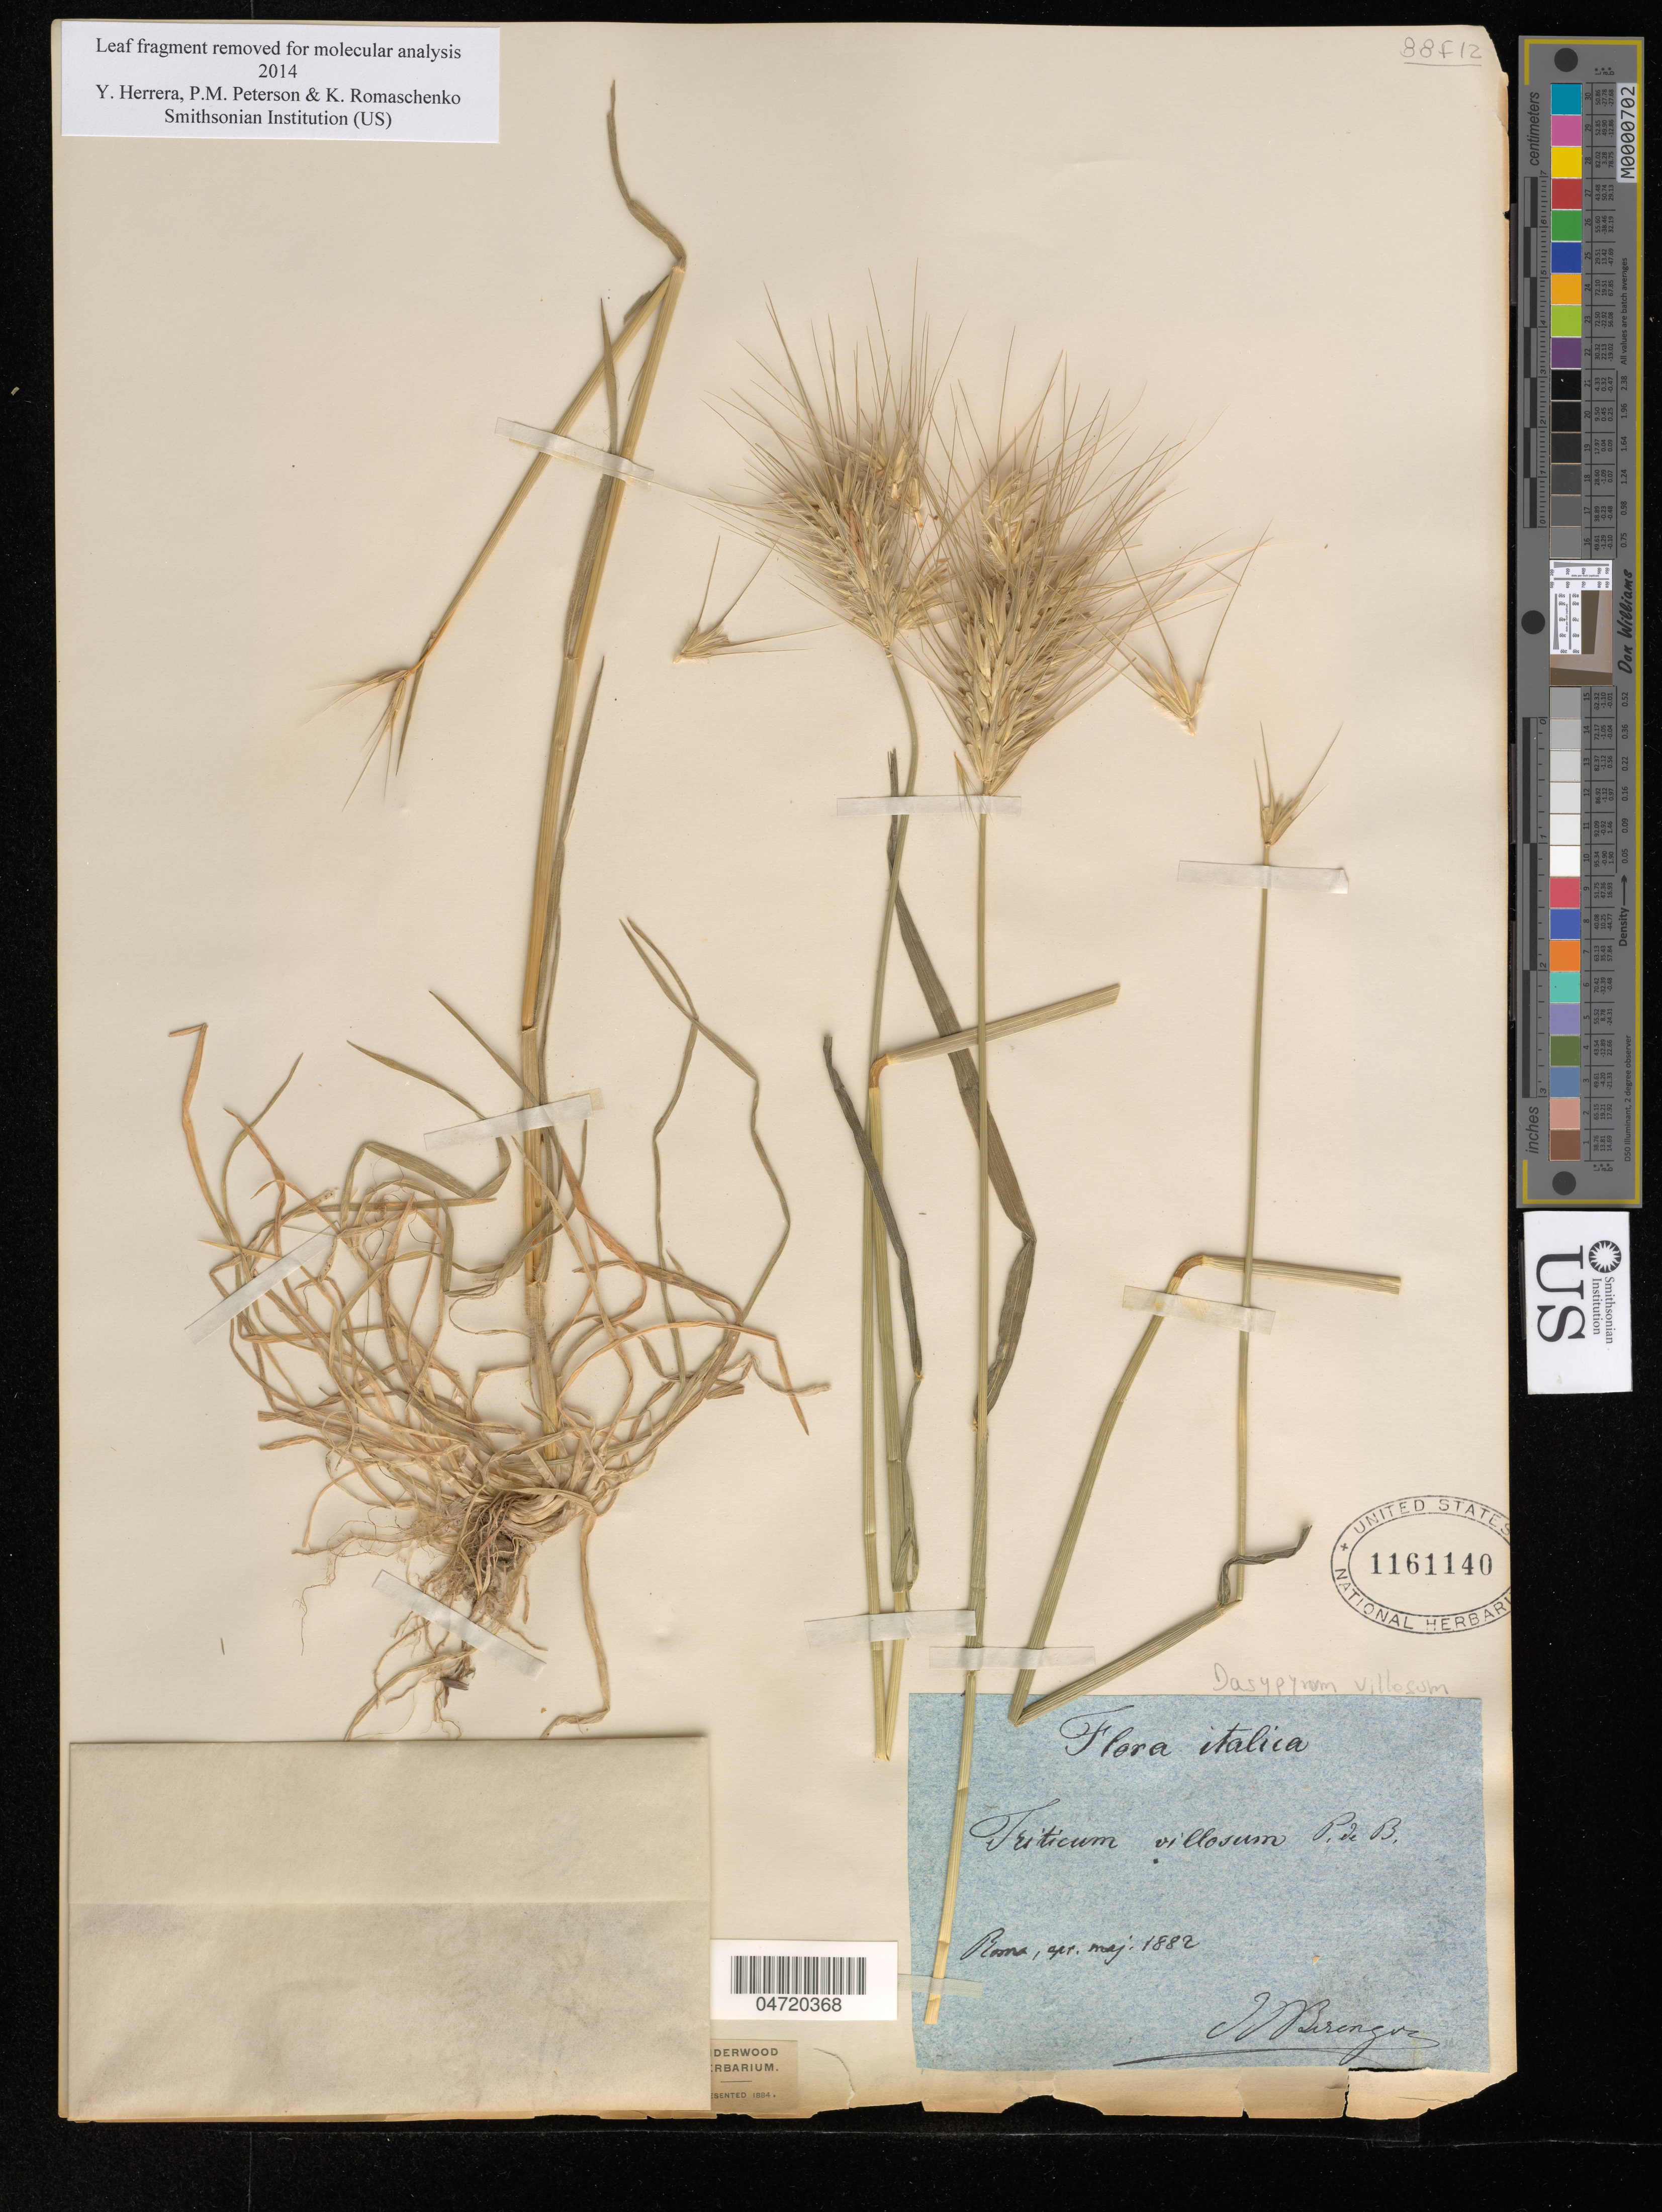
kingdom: Plantae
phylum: Tracheophyta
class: Liliopsida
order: Poales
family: Poaceae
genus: Dasypyrum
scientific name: Dasypyrum villosum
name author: (L.) Candargy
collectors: J. Berenger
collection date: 1882-04/1882-05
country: Italy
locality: Rome.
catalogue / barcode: US 1161140